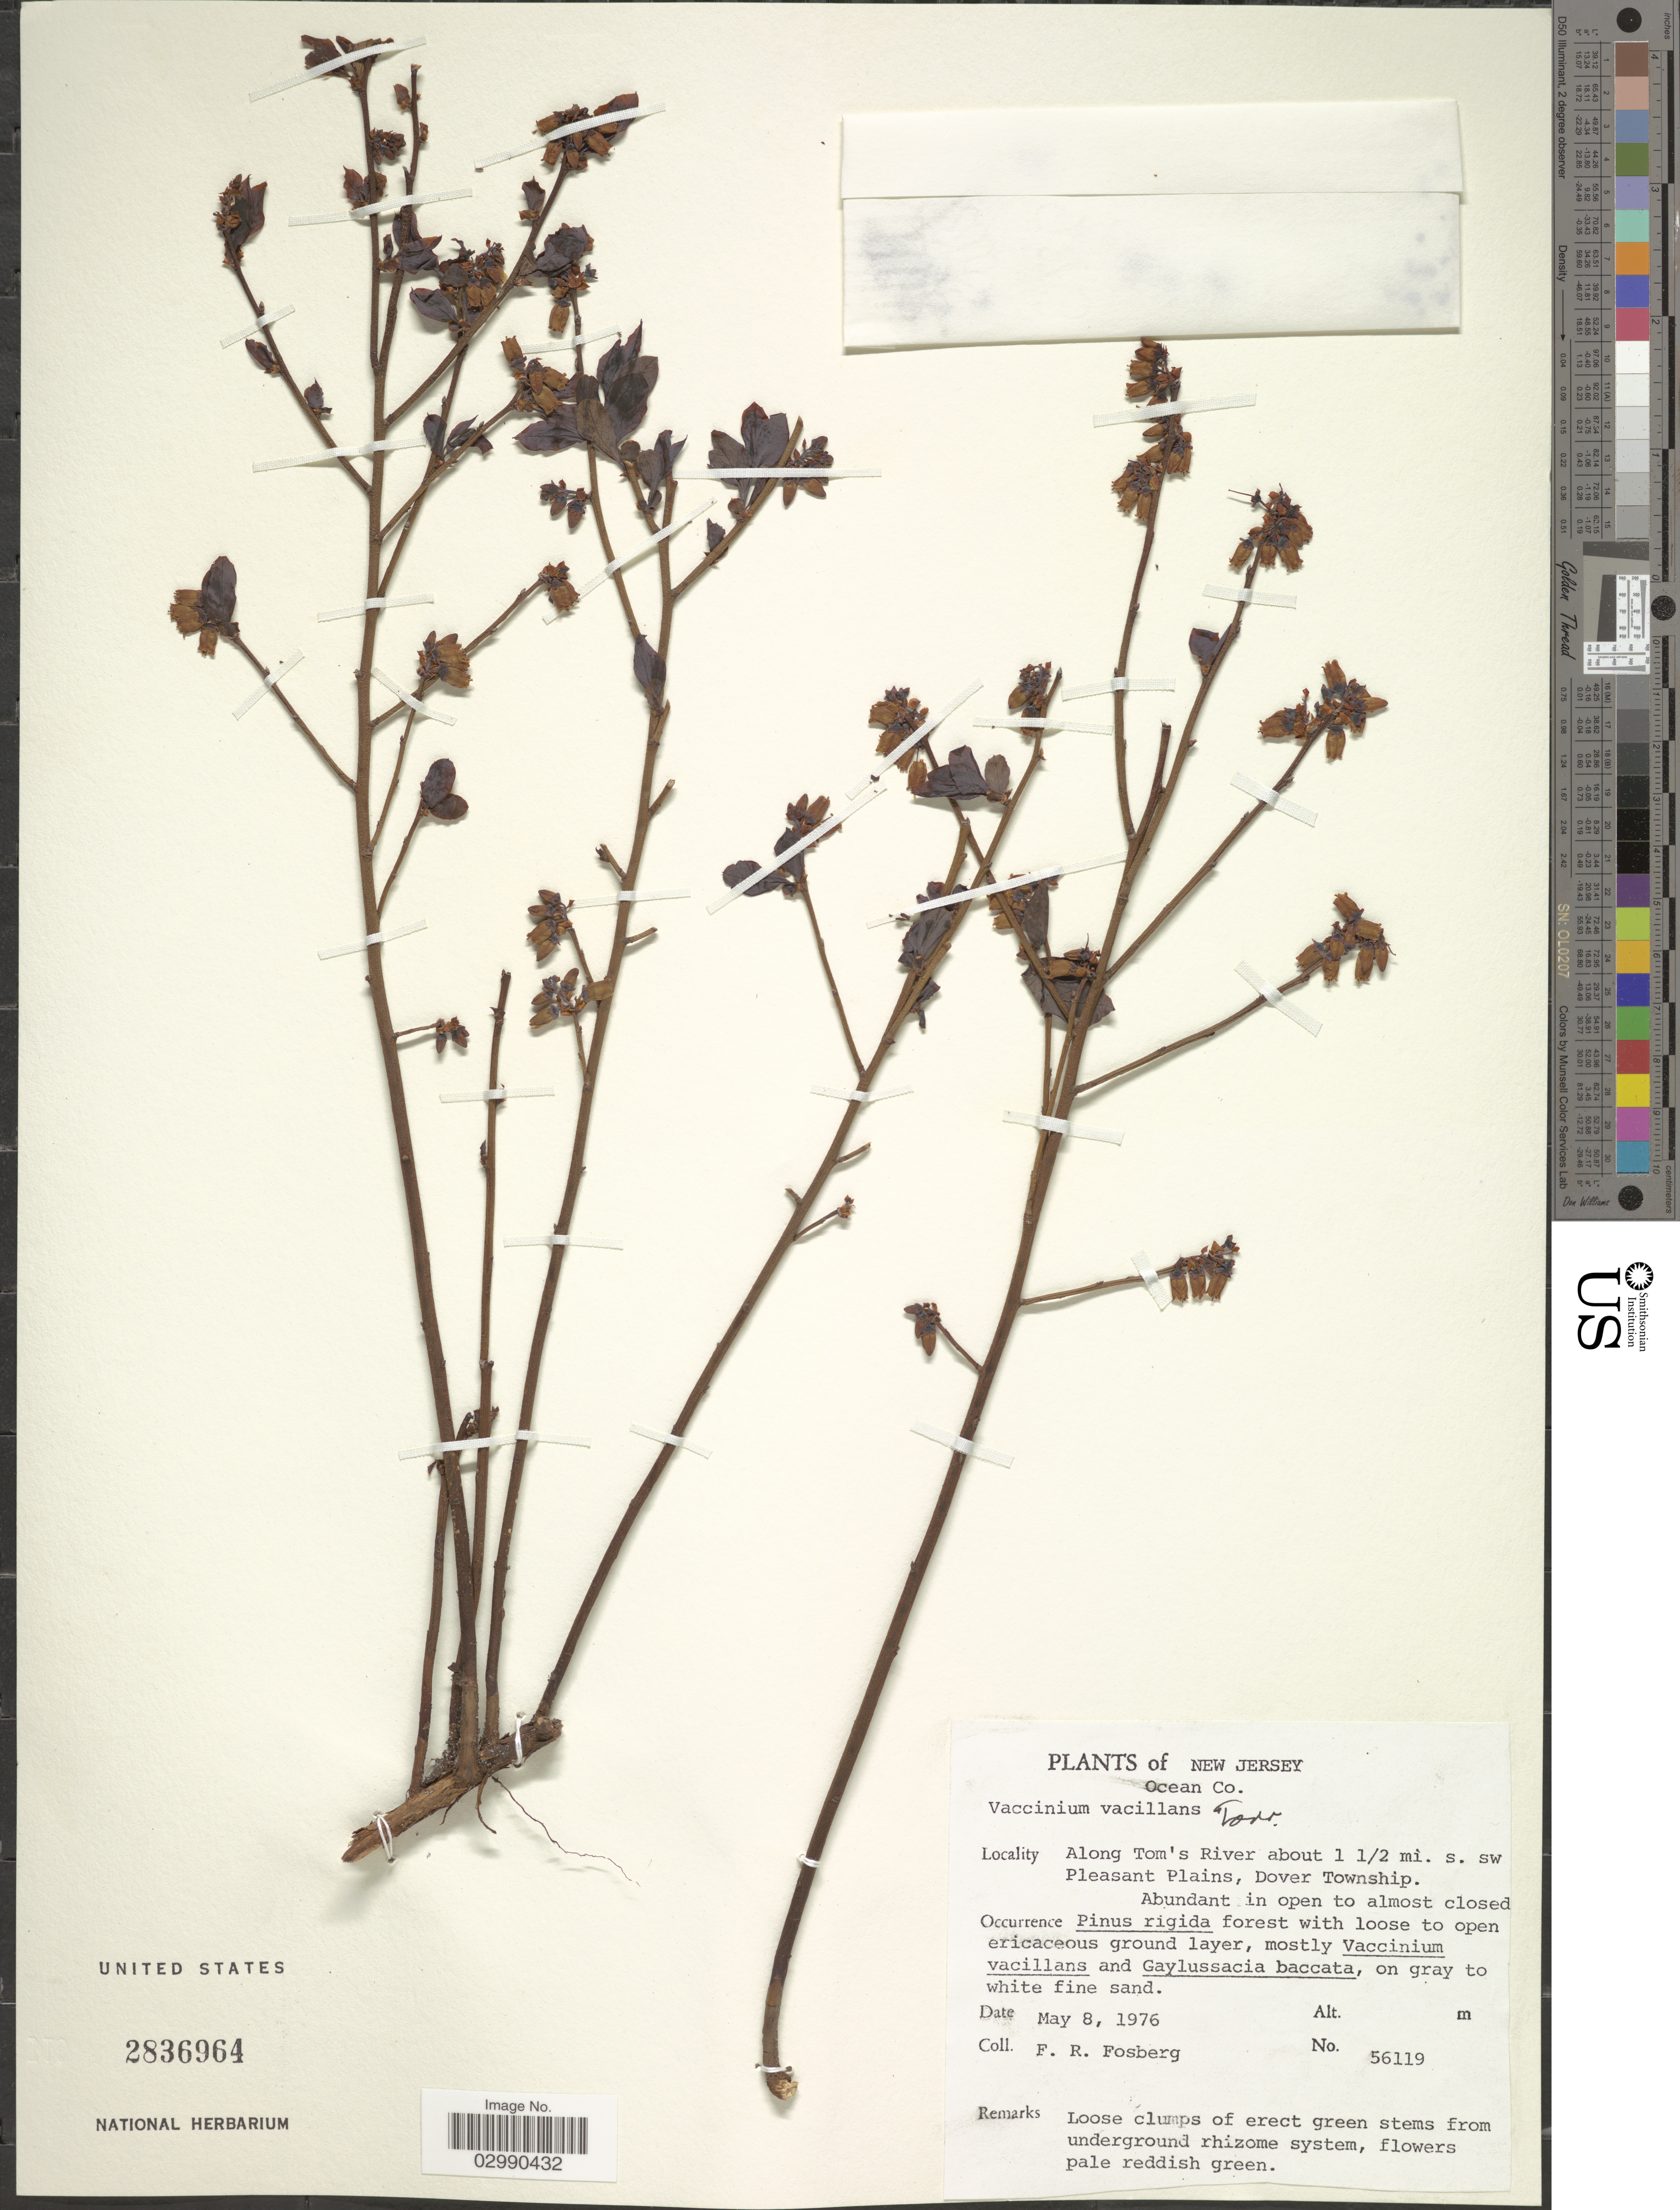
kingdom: Plantae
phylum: Tracheophyta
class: Magnoliopsida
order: Ericales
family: Ericaceae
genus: Vaccinium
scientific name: Vaccinium vacillans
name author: Kalm ex Torr.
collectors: F. R. Fosberg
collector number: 56119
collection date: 1976-05-08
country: United States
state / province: New Jersey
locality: Along Tom's River about 1 ½ mi. s. sw Pleasant Plains, Dover Township.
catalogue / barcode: US 2836964